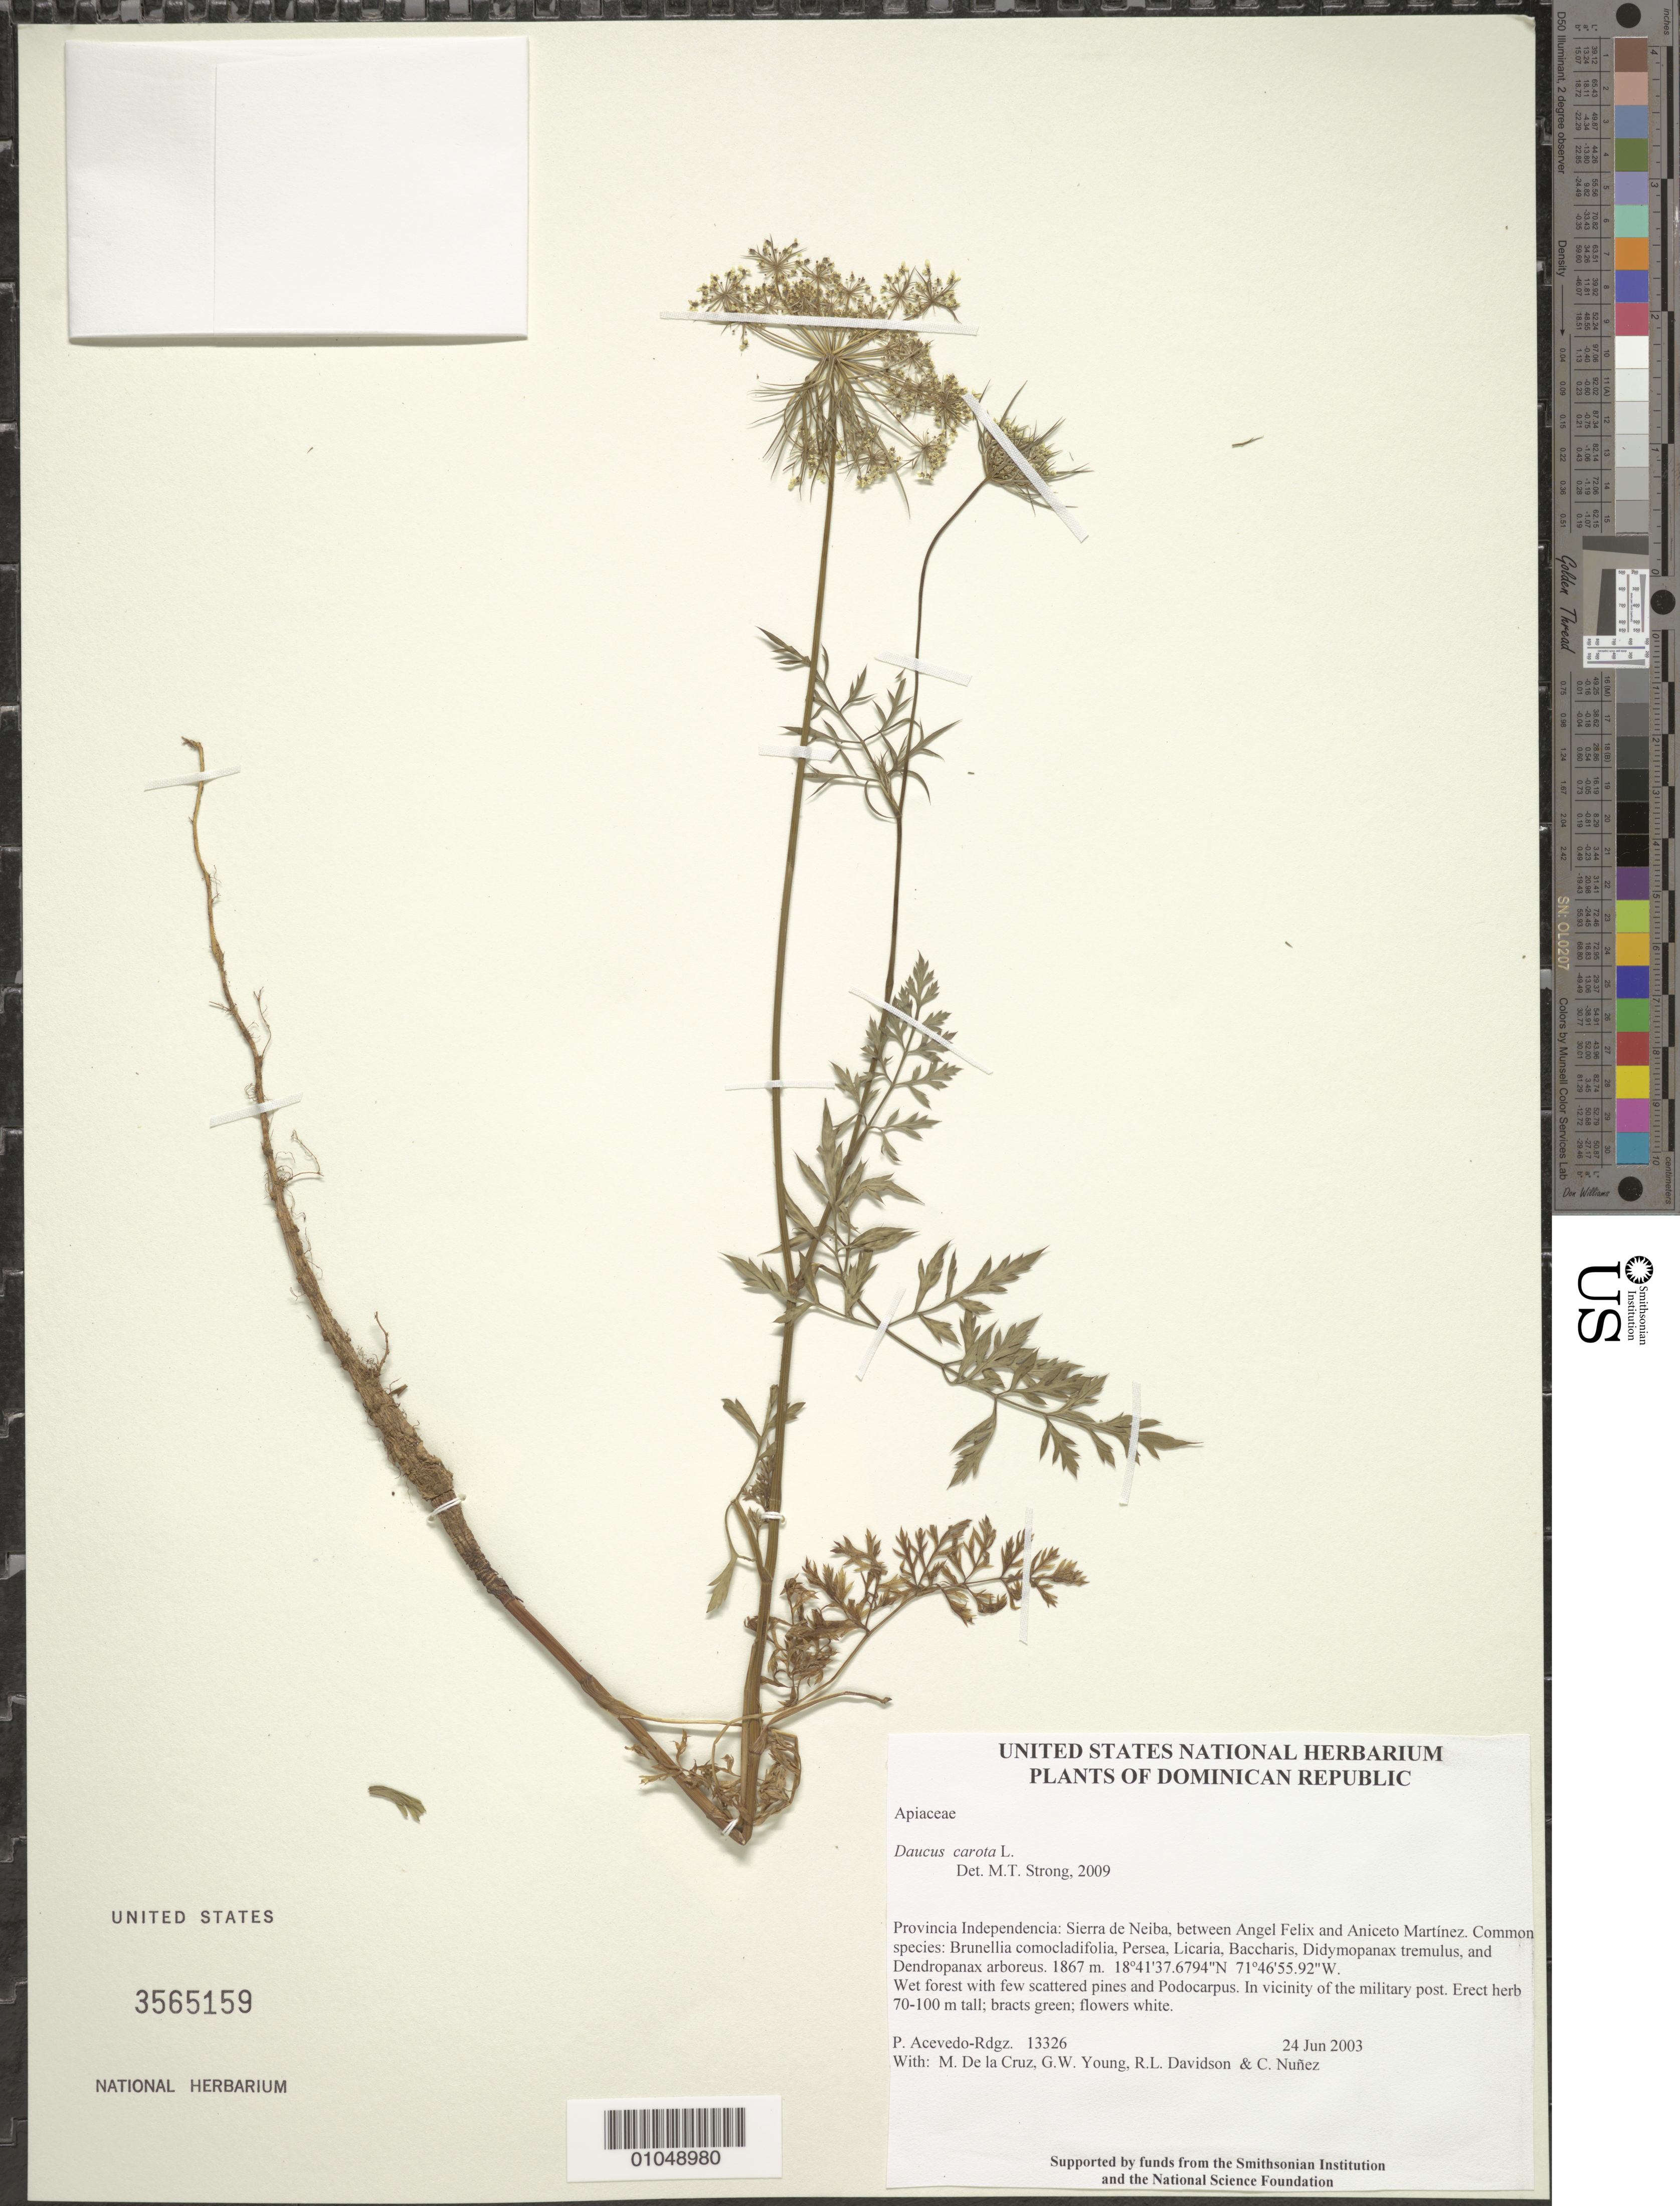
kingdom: Plantae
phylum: Tracheophyta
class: Magnoliopsida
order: Apiales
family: Apiaceae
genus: Daucus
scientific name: Daucus carota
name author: L.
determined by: Strong, M. T., (US), Smithsonian Institution - National Museum of Natural History (UNITED STATES)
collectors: P. Acevedo-Rodr., M. de la Cruz, J. Rawlins, G. Young, R. Davidson & C. Nunez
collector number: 13326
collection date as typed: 24 Jun 2003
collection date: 2003-06-24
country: Dominican Republic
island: Hispaniola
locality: Provincia Independencia: Sierra de Neiba, between Angel Felix and Aniceto Martínez. Common species: Brunellia comocladifolia, Persea, Licaria, Baccharis, Didymopanax tremulus, and Dendropanax arboreus.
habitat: Wet forest with few scattered pines and Podocarpus. In vicinity of the military post.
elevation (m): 1867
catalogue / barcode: US 3565159